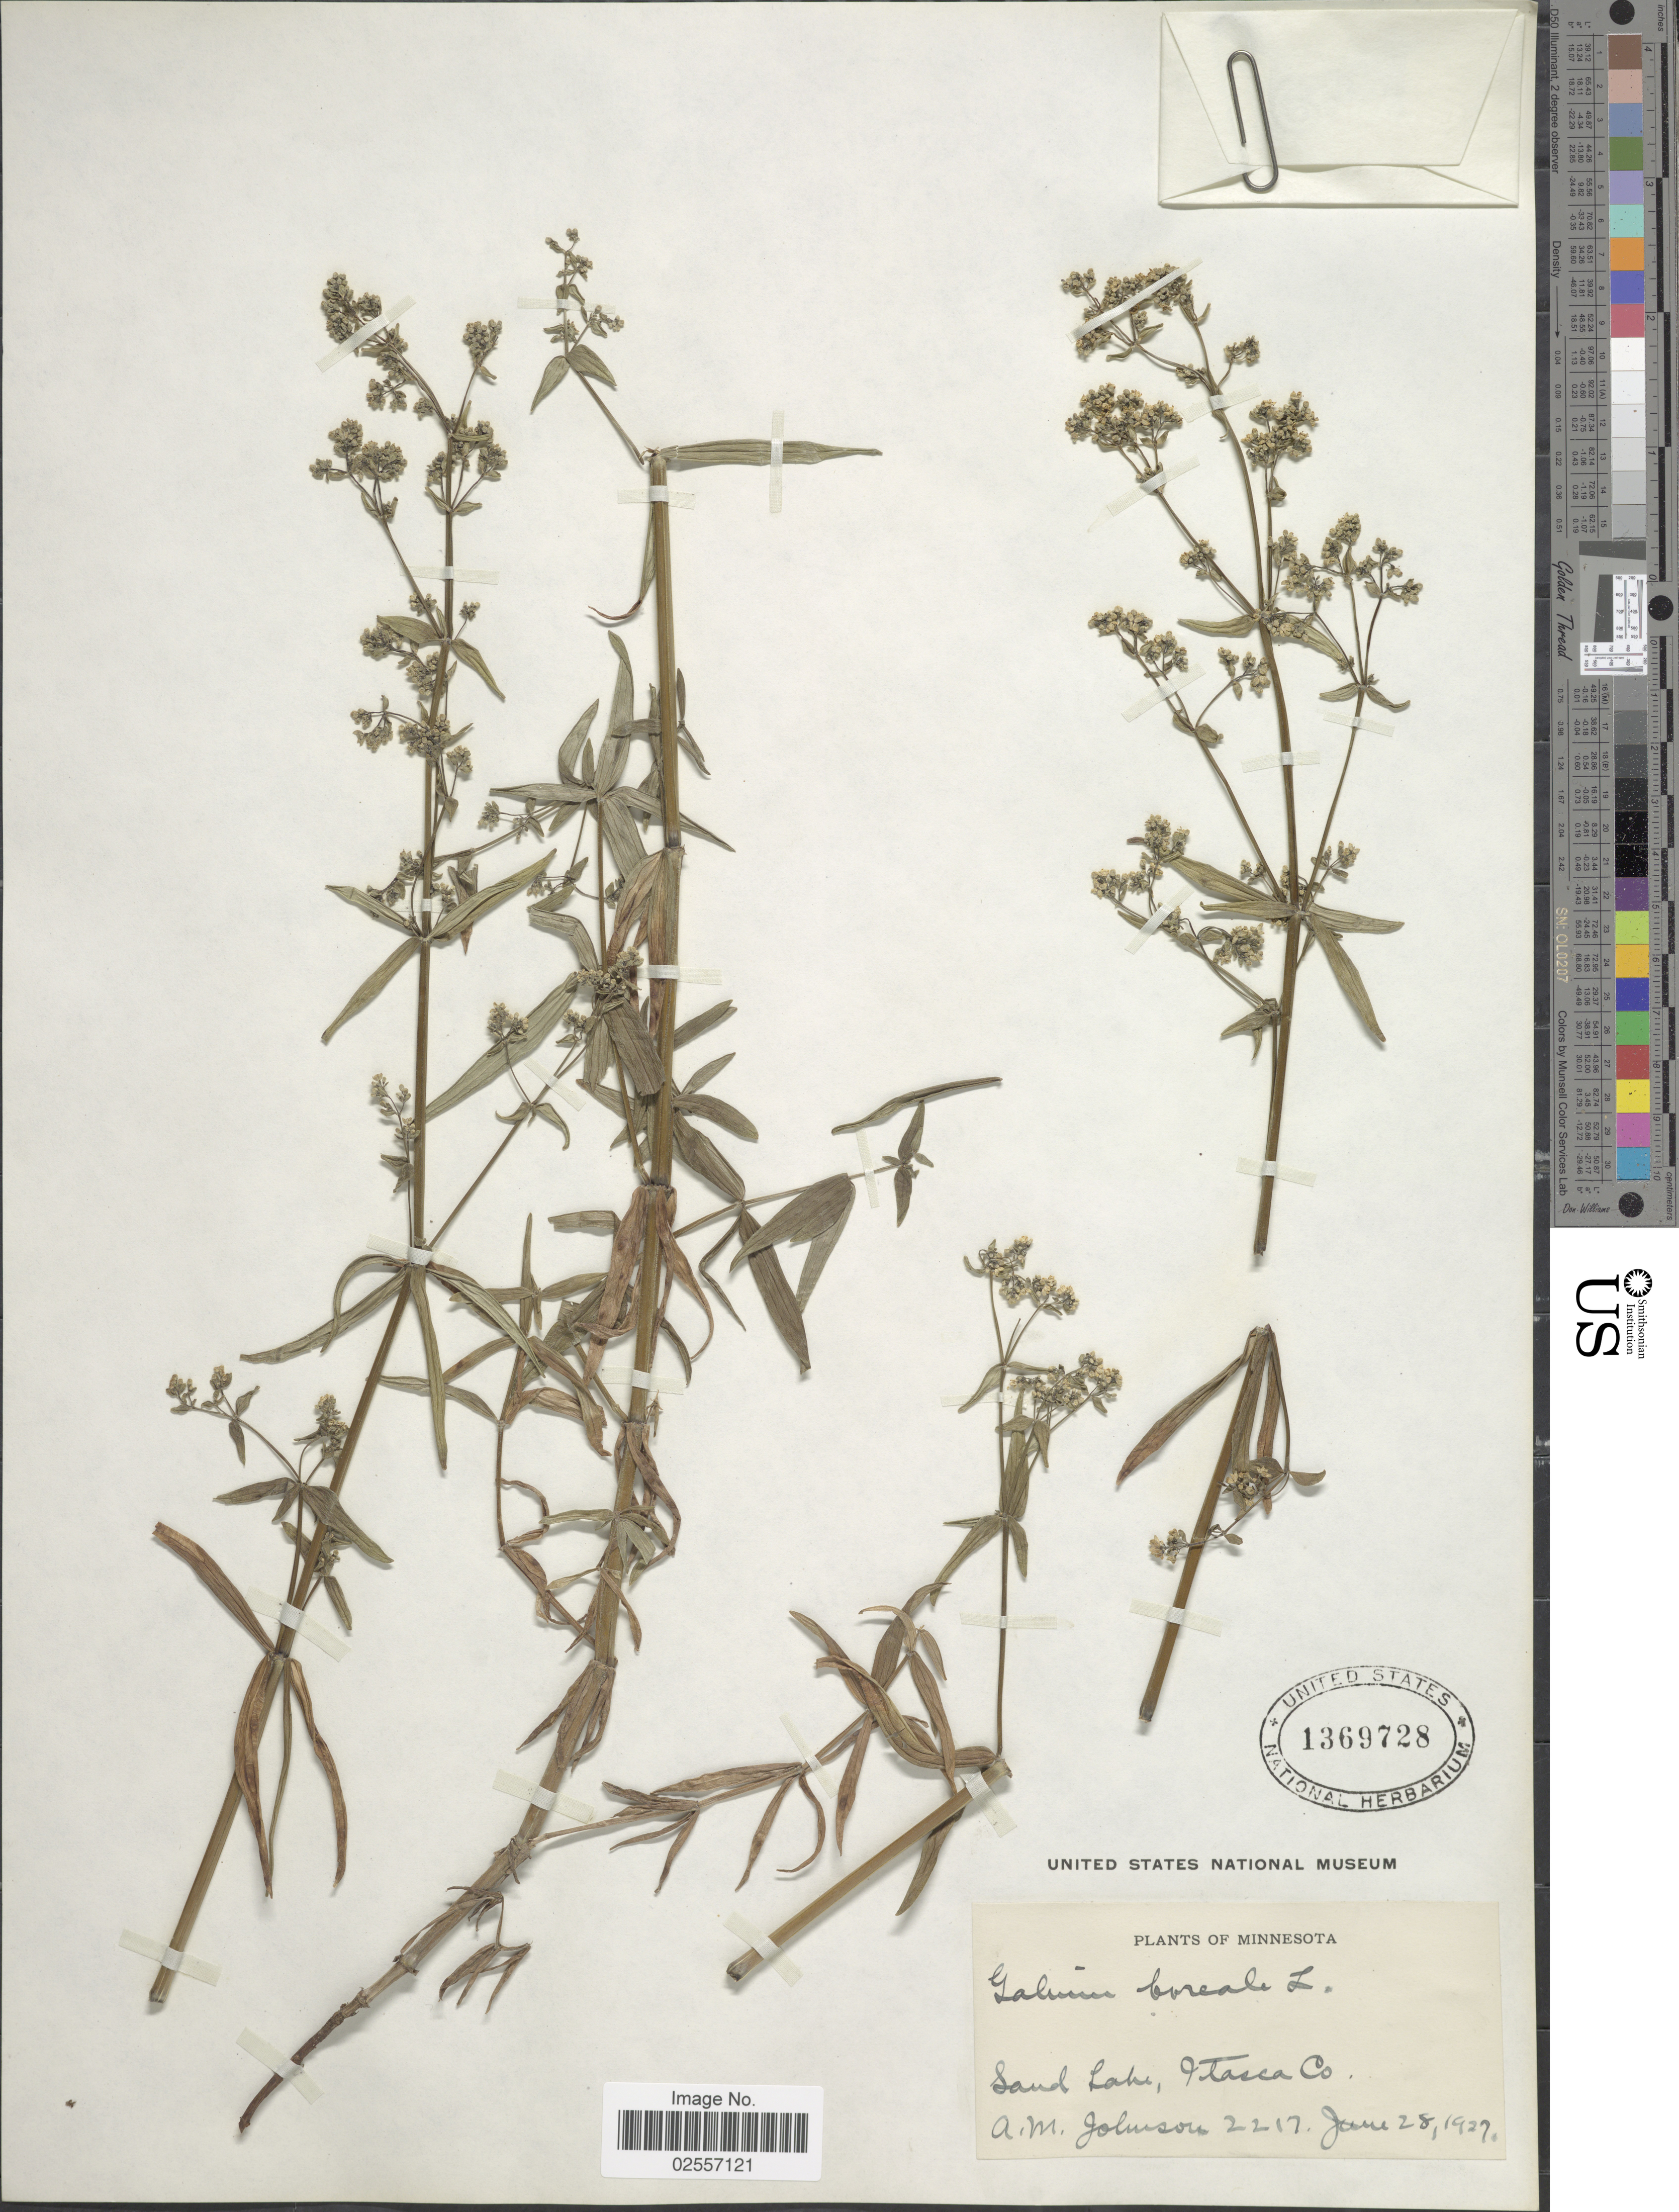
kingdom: Plantae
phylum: Tracheophyta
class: Magnoliopsida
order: Gentianales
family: Rubiaceae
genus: Galium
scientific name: Galium boreale L.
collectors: A. M. Johnson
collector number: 2217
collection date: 1927-06-28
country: United States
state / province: Minnesota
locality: Sand Lake, Itasca Co.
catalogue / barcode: US 1369728